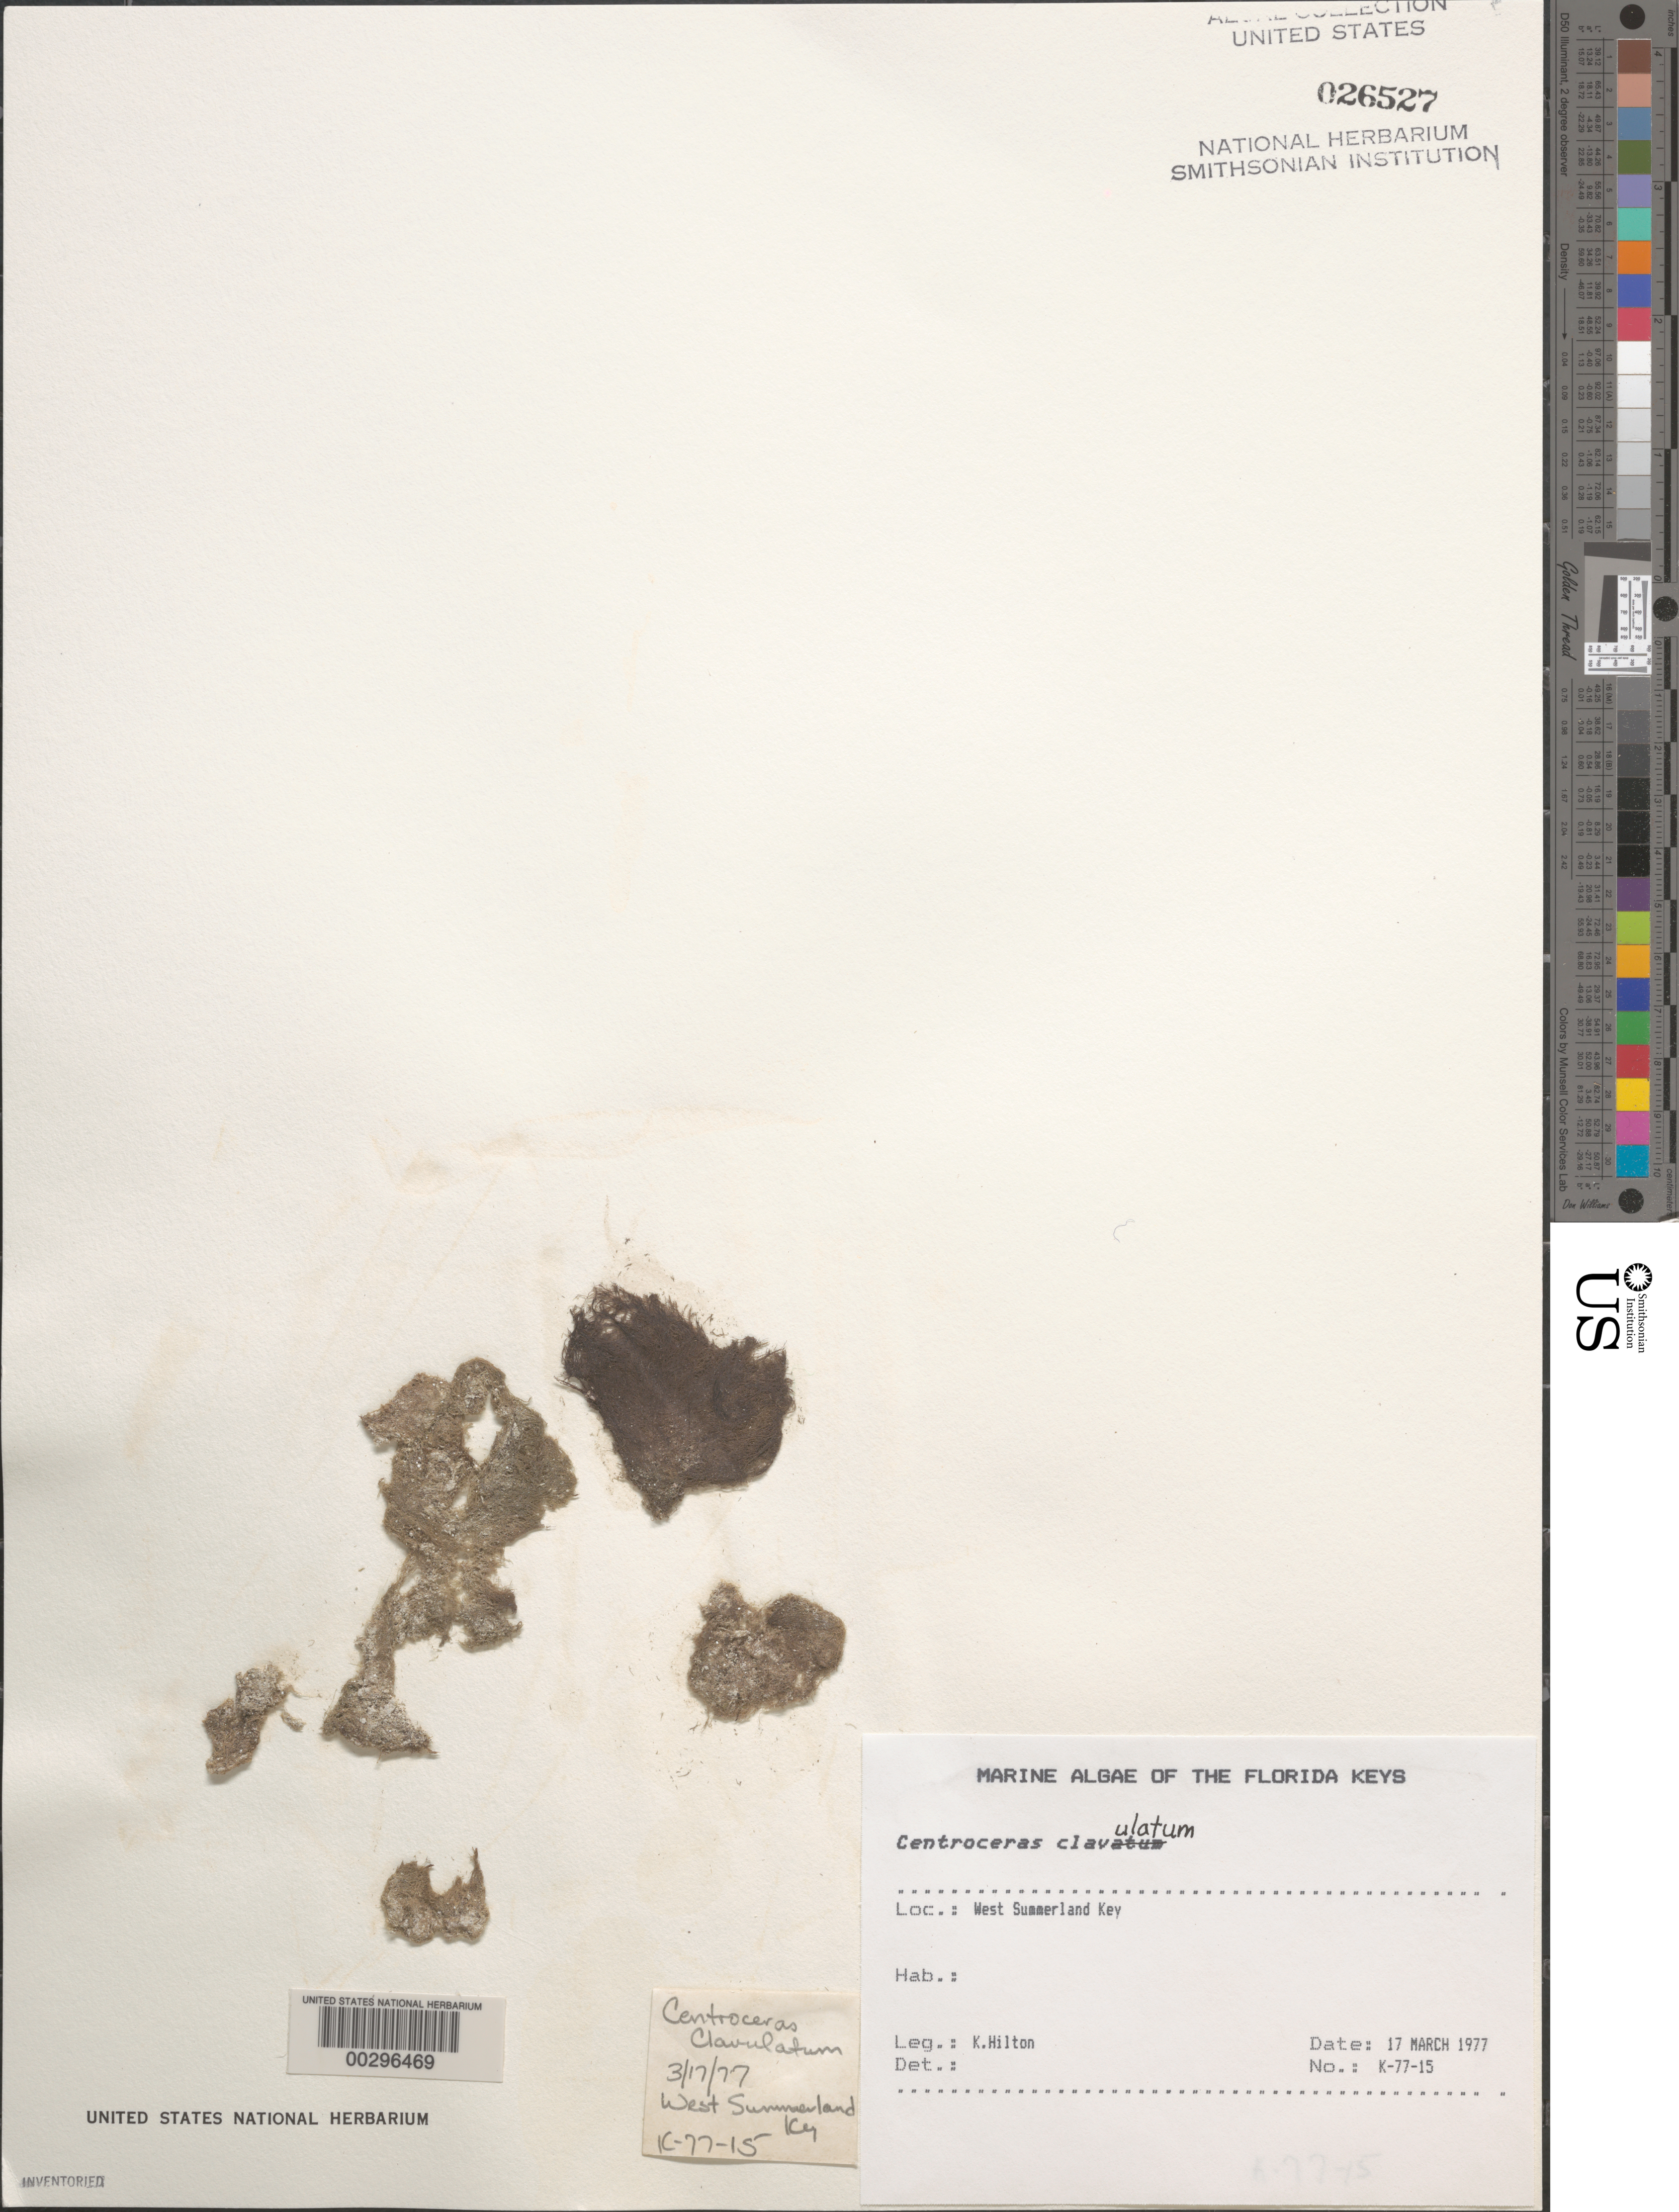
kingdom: Plantae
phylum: Rhodophyta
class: Florideophyceae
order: Ceramiales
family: Ceramiaceae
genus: Centroceras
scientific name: Centroceras clavulatum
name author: (C. Agardh) Mont.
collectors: K. Hilton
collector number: K-77-15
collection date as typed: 17 Mar 1977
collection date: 1977-03-17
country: United States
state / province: Florida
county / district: Monroe County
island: West Summerland Key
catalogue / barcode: US 26527